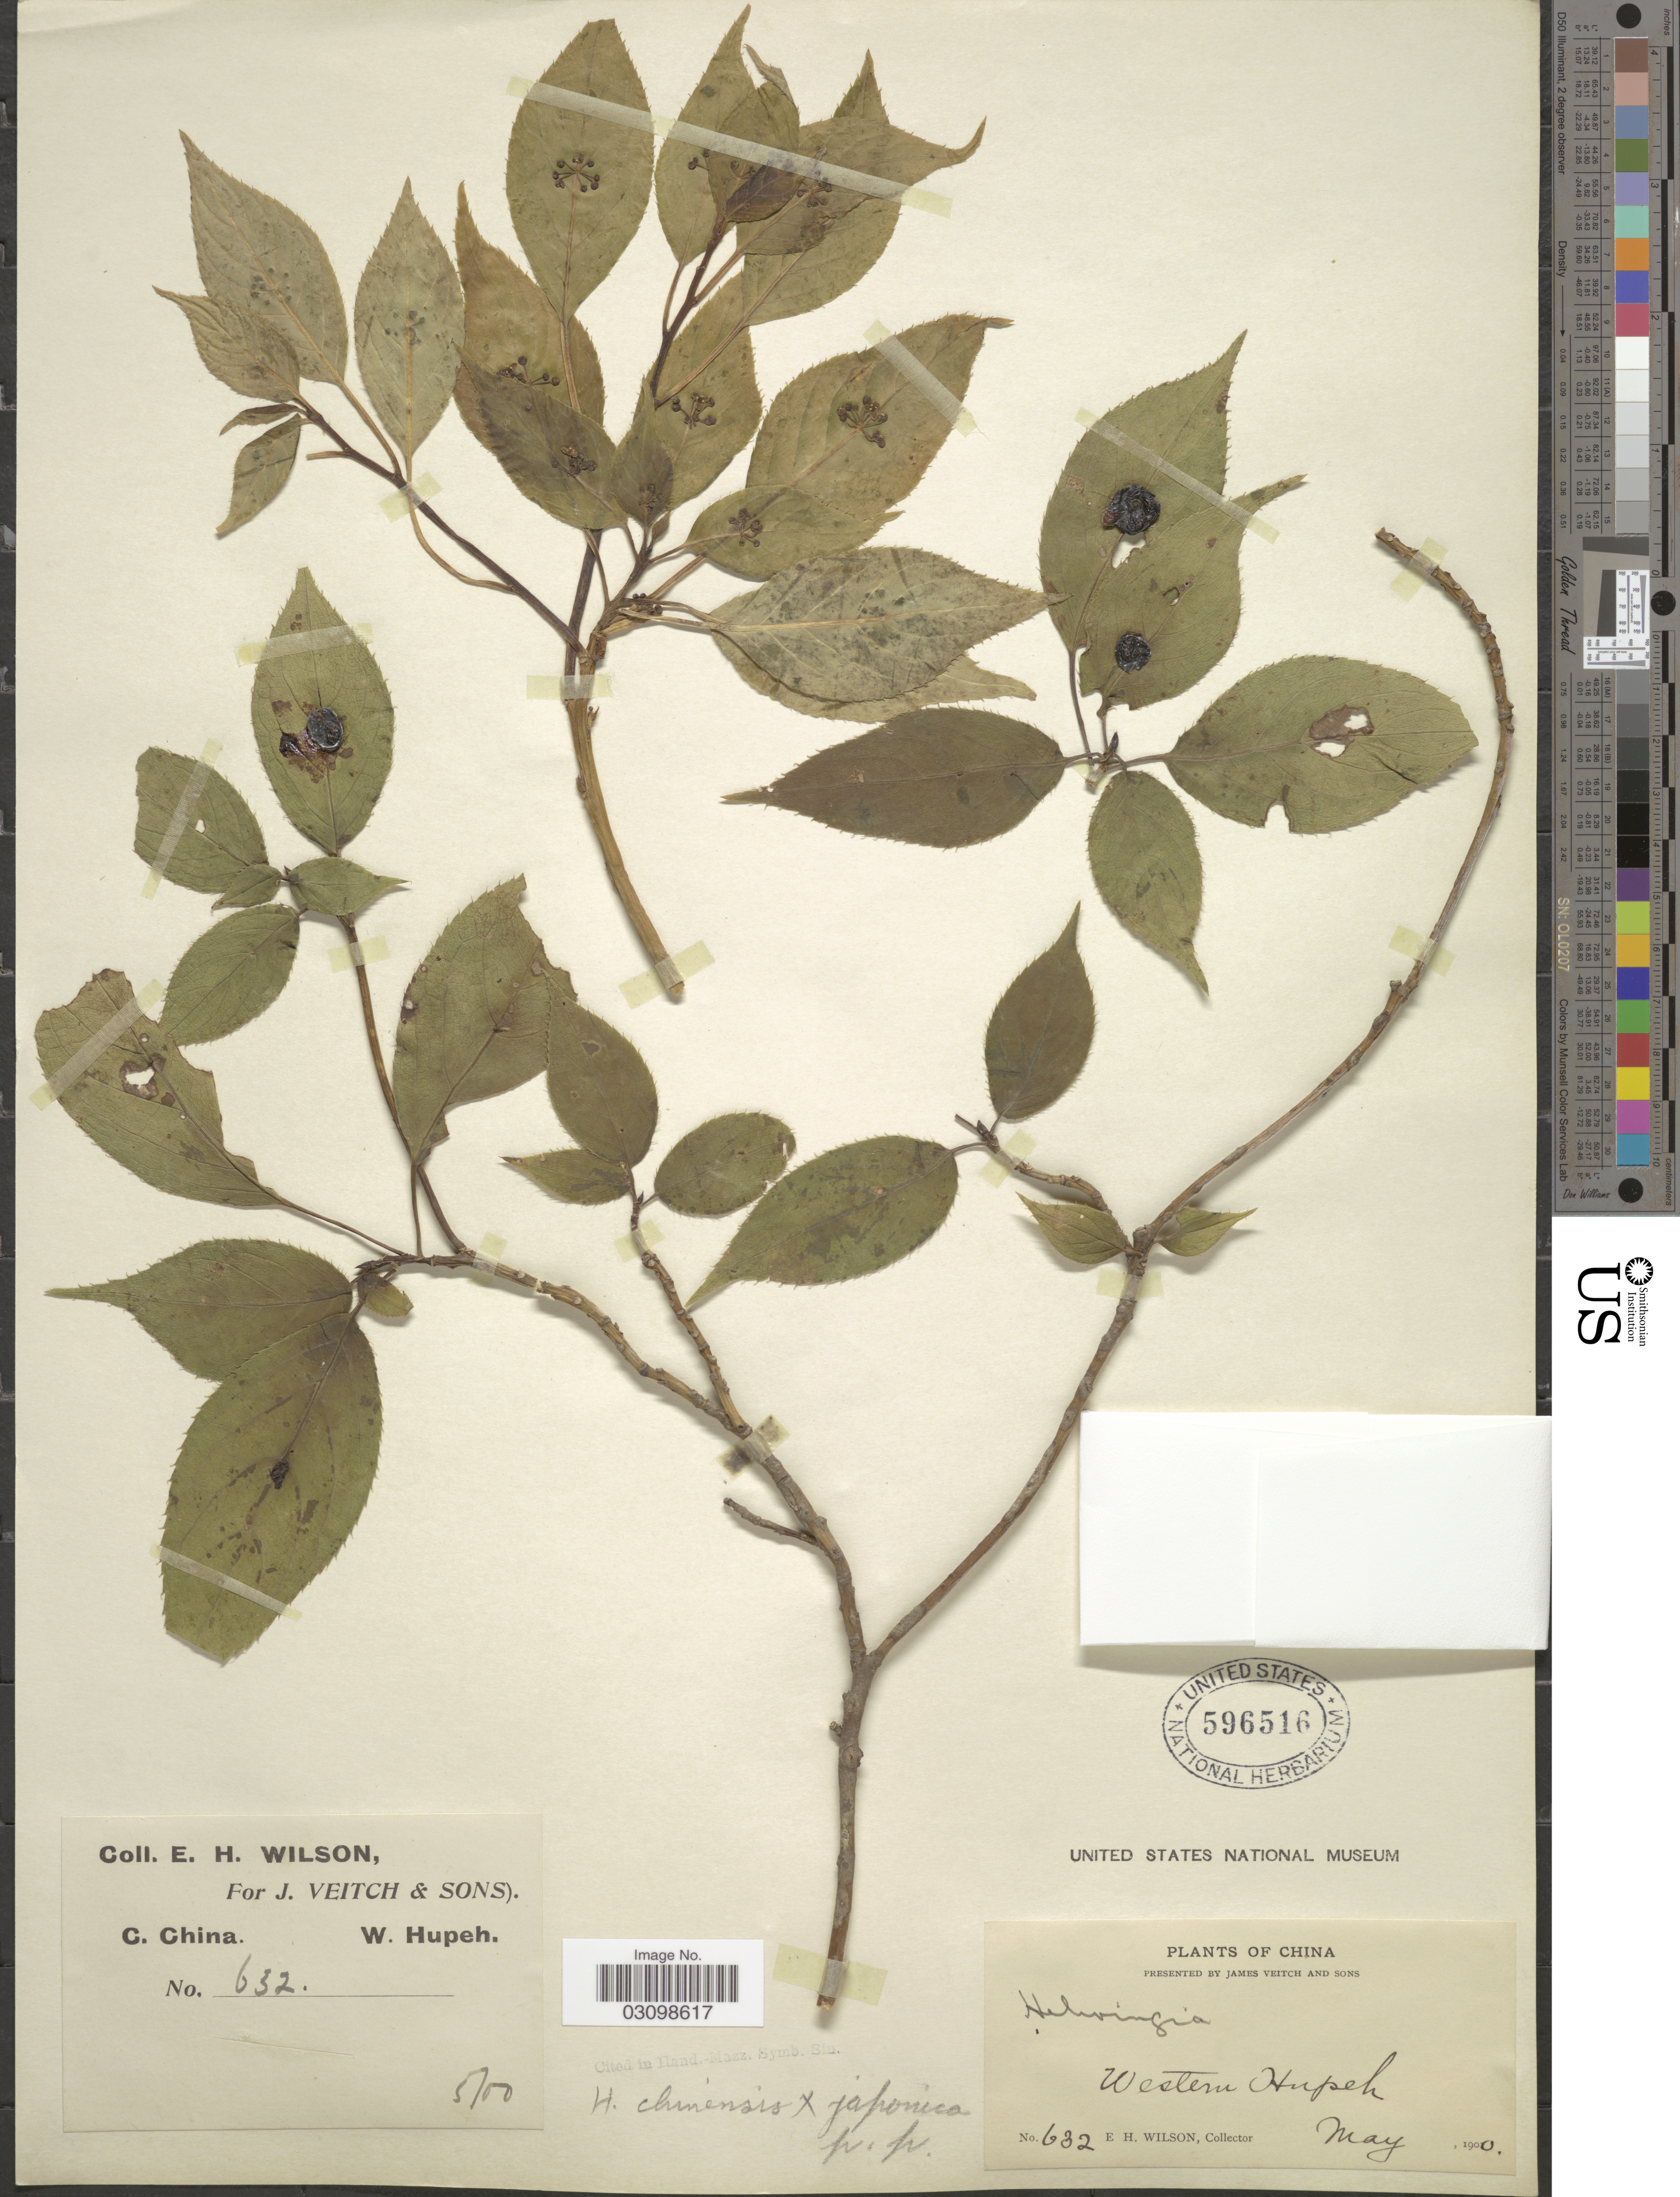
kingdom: Plantae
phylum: Tracheophyta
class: Magnoliopsida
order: Aquifoliales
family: Helwingiaceae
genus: Helwingia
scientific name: Helwingia chinensis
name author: Batalin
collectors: E. Wilson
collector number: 632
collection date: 1900-05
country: China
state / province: Hubei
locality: C. China. Western Hupeh.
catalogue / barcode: US 596516